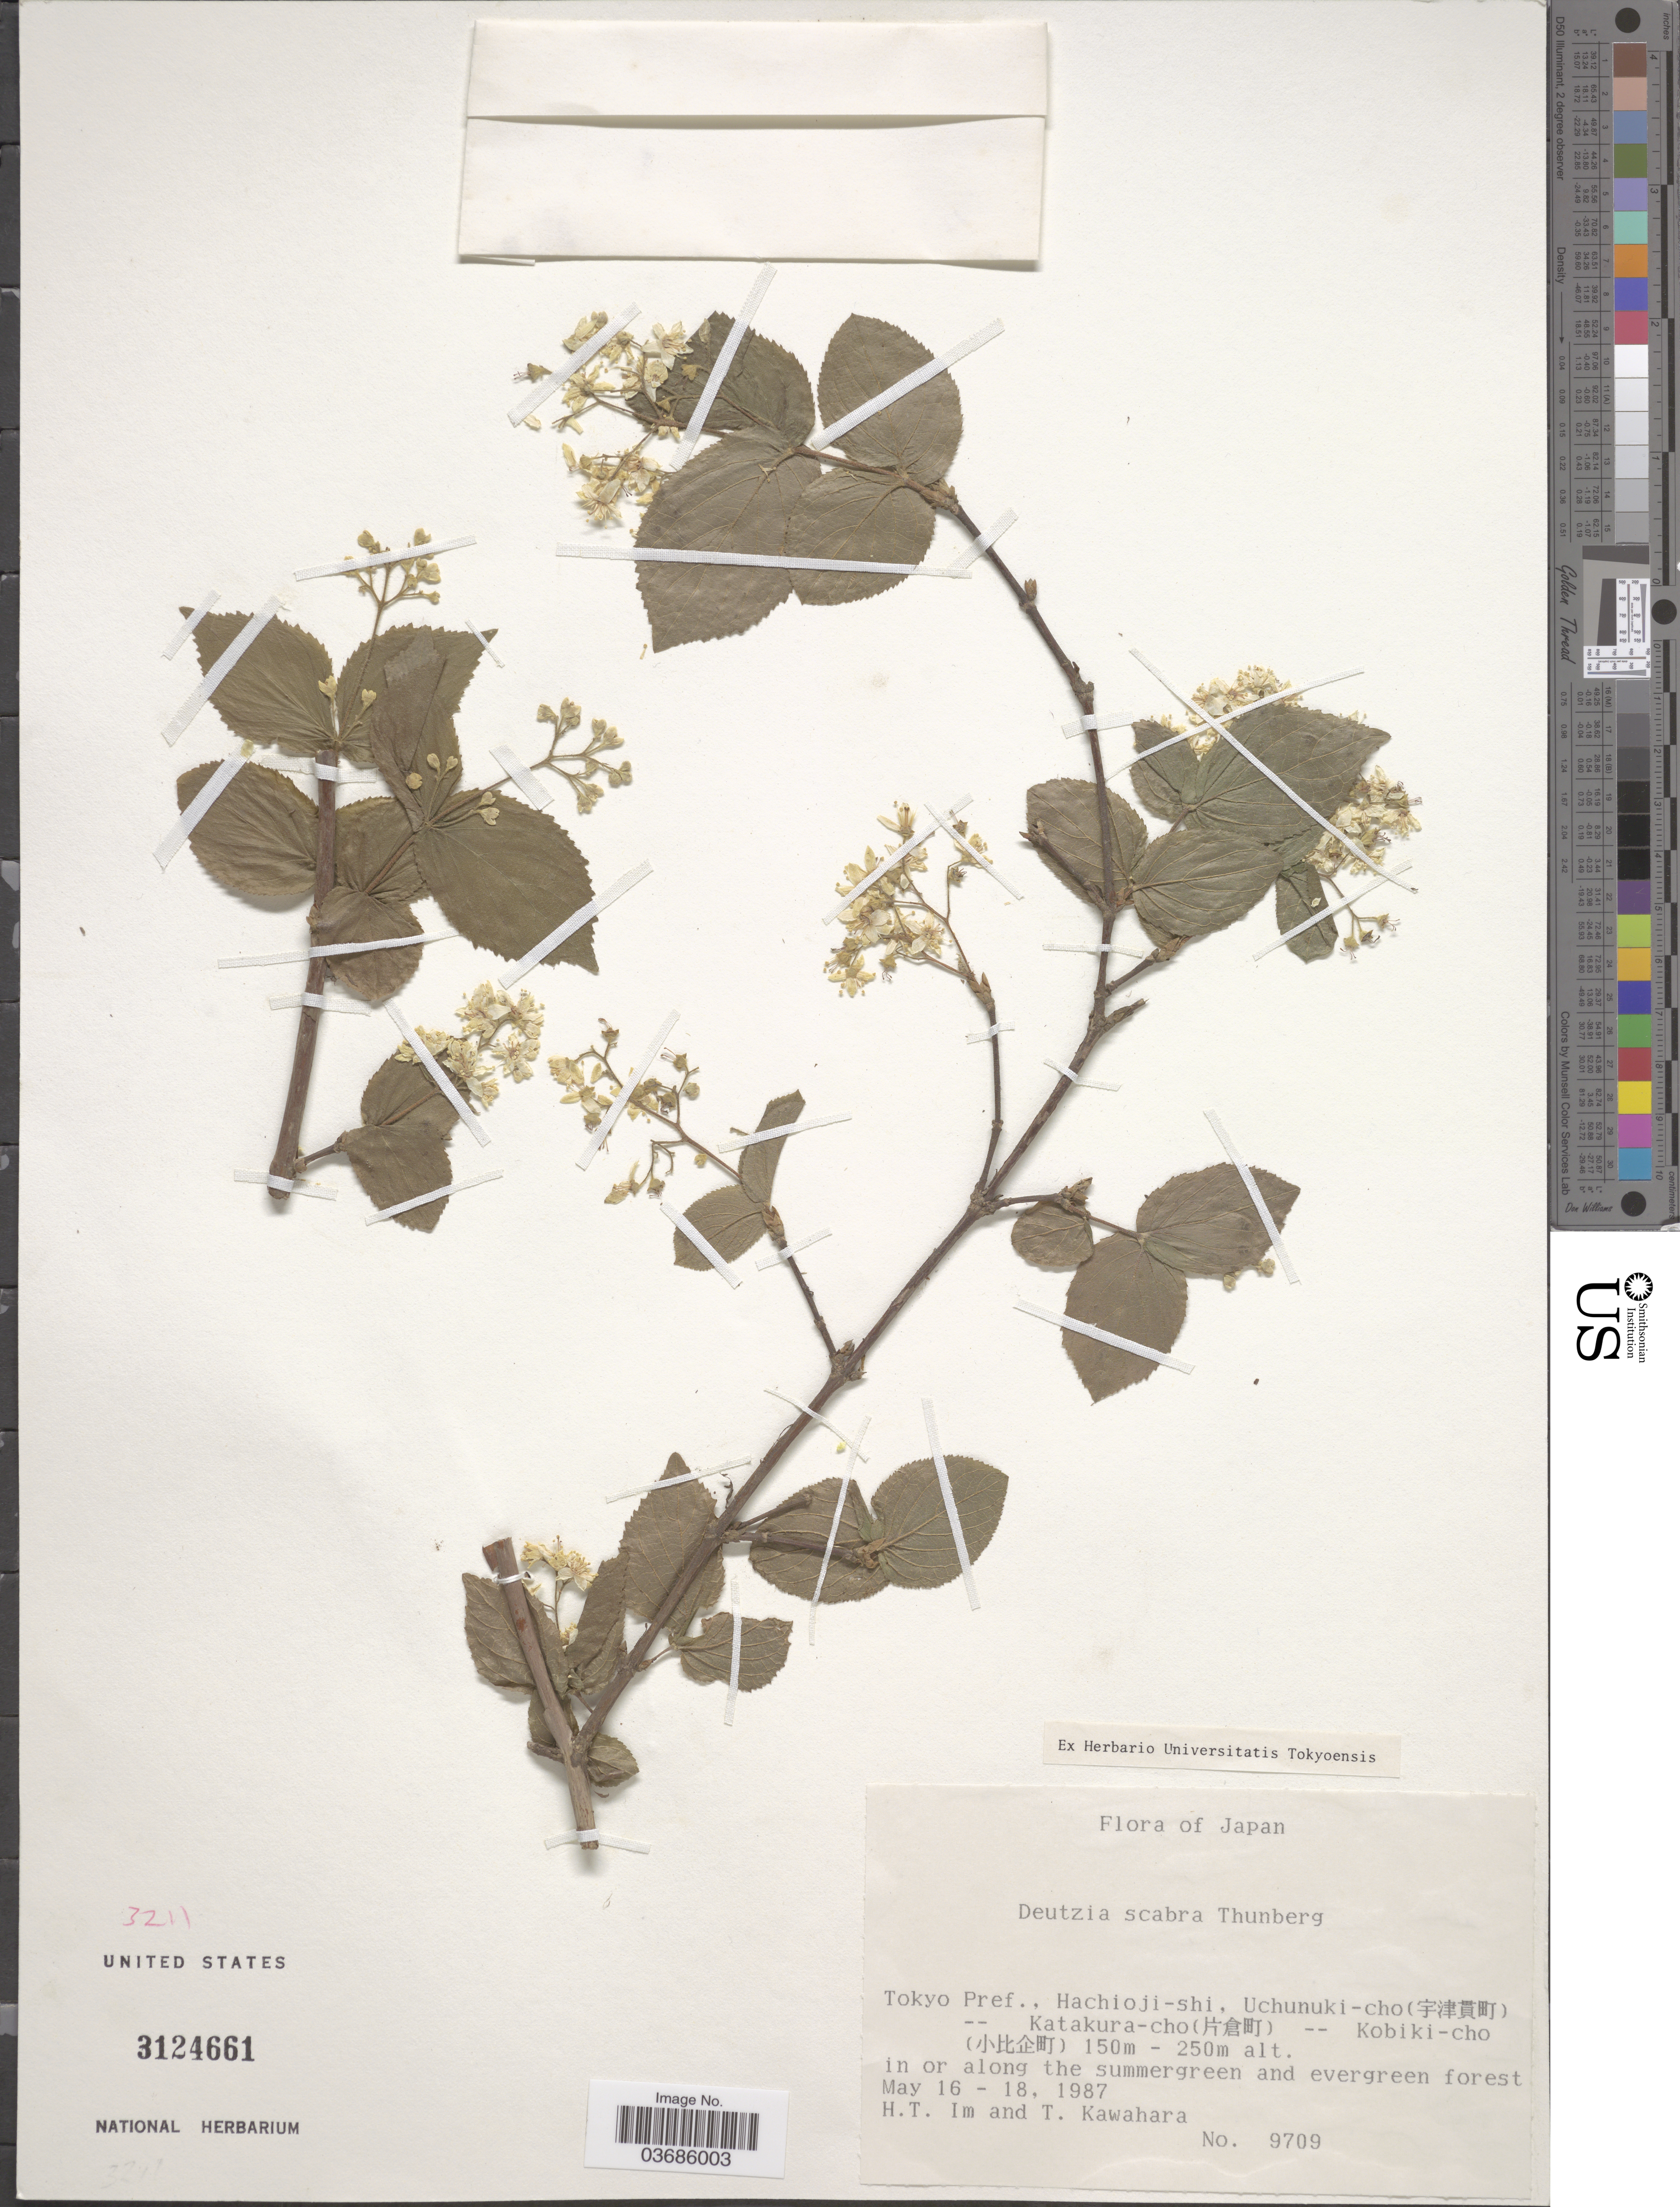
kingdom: Plantae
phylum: Tracheophyta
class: Magnoliopsida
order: Cornales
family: Hydrangeaceae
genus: Deutzia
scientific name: Deutzia scabra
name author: Thunb.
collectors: H. Im & T. Kawahara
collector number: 9709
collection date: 1987-05-16/1987-05-18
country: Japan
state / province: Tokyo, Federal City of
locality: Tokyo Pref., Hachioji-shi, Uchunuki-cho (X) - Katakura-cho (X) - Kobiki-cho (X).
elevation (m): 150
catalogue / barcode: US 3124661